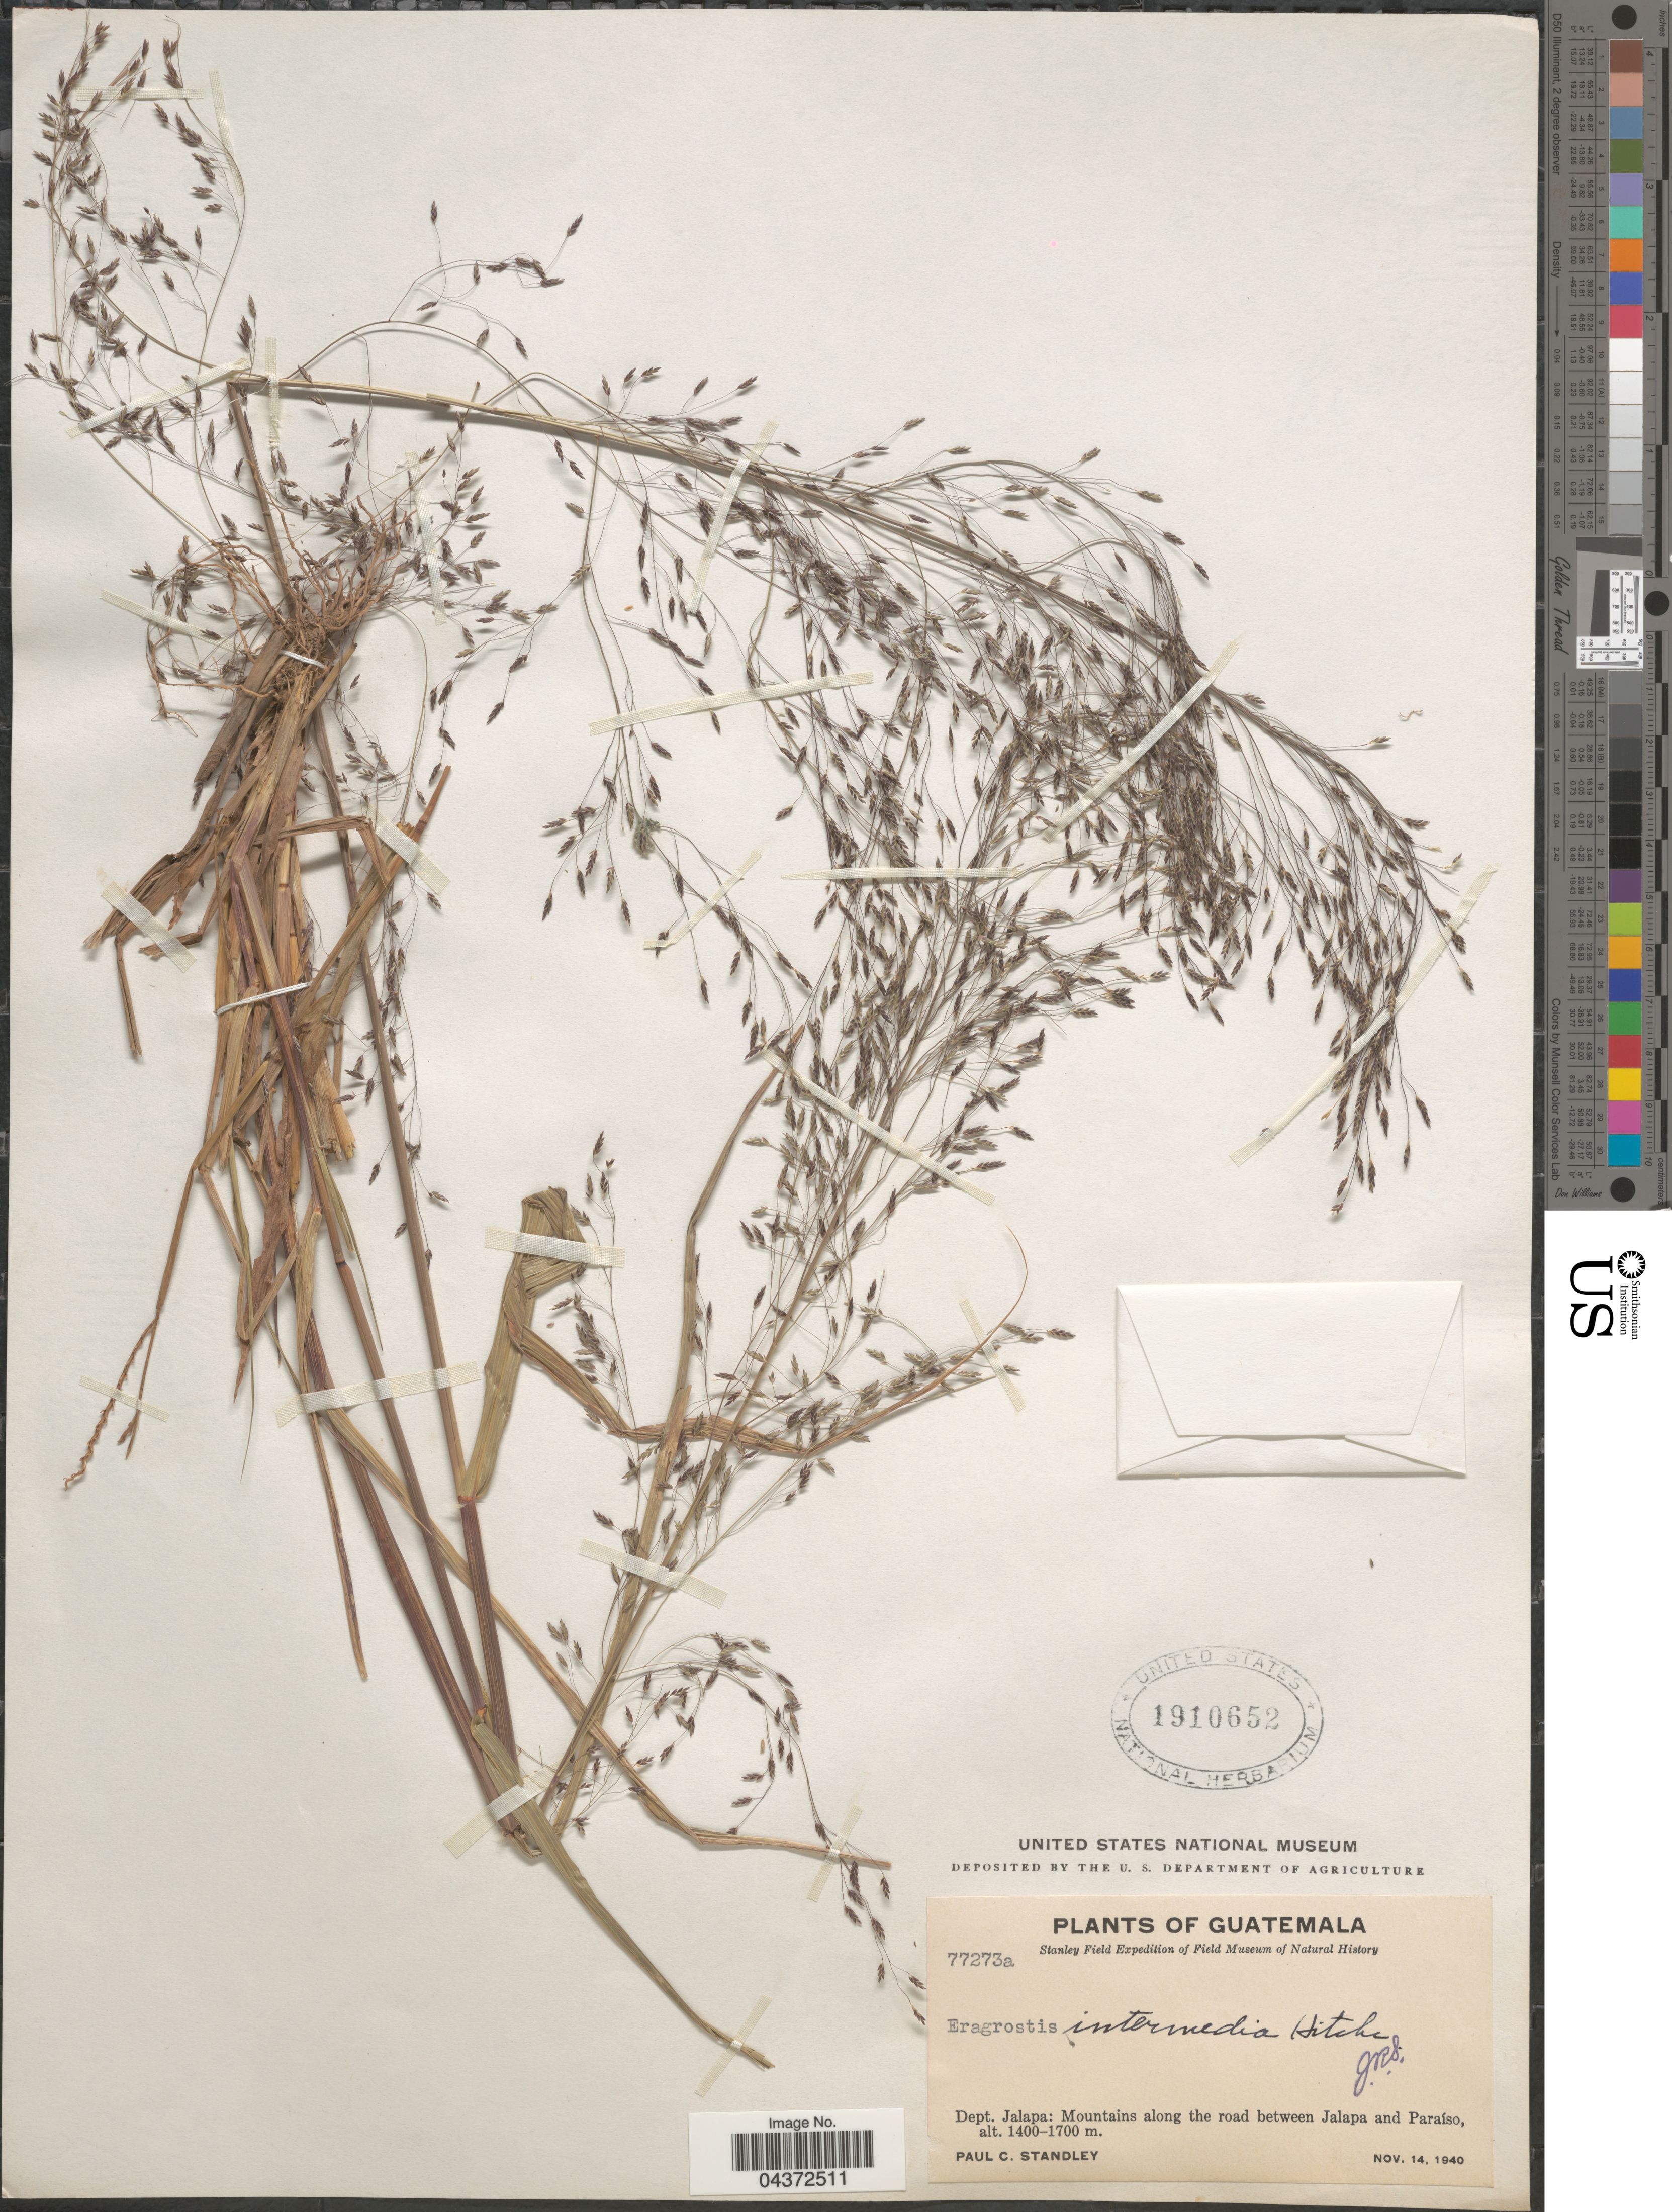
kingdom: Plantae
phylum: Tracheophyta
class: Liliopsida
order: Poales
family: Poaceae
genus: Eragrostis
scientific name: Eragrostis glandulosa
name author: L.H. Harv.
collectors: P. C. Standley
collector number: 772773a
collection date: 1940-11-14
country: Guatemala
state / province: Jalapa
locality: Stanley Field Expedition of Field Museum of Natural History. Dept. Jalapa: Mountains along the road between Jalapa and Paraíso.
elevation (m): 1400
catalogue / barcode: US 1910652